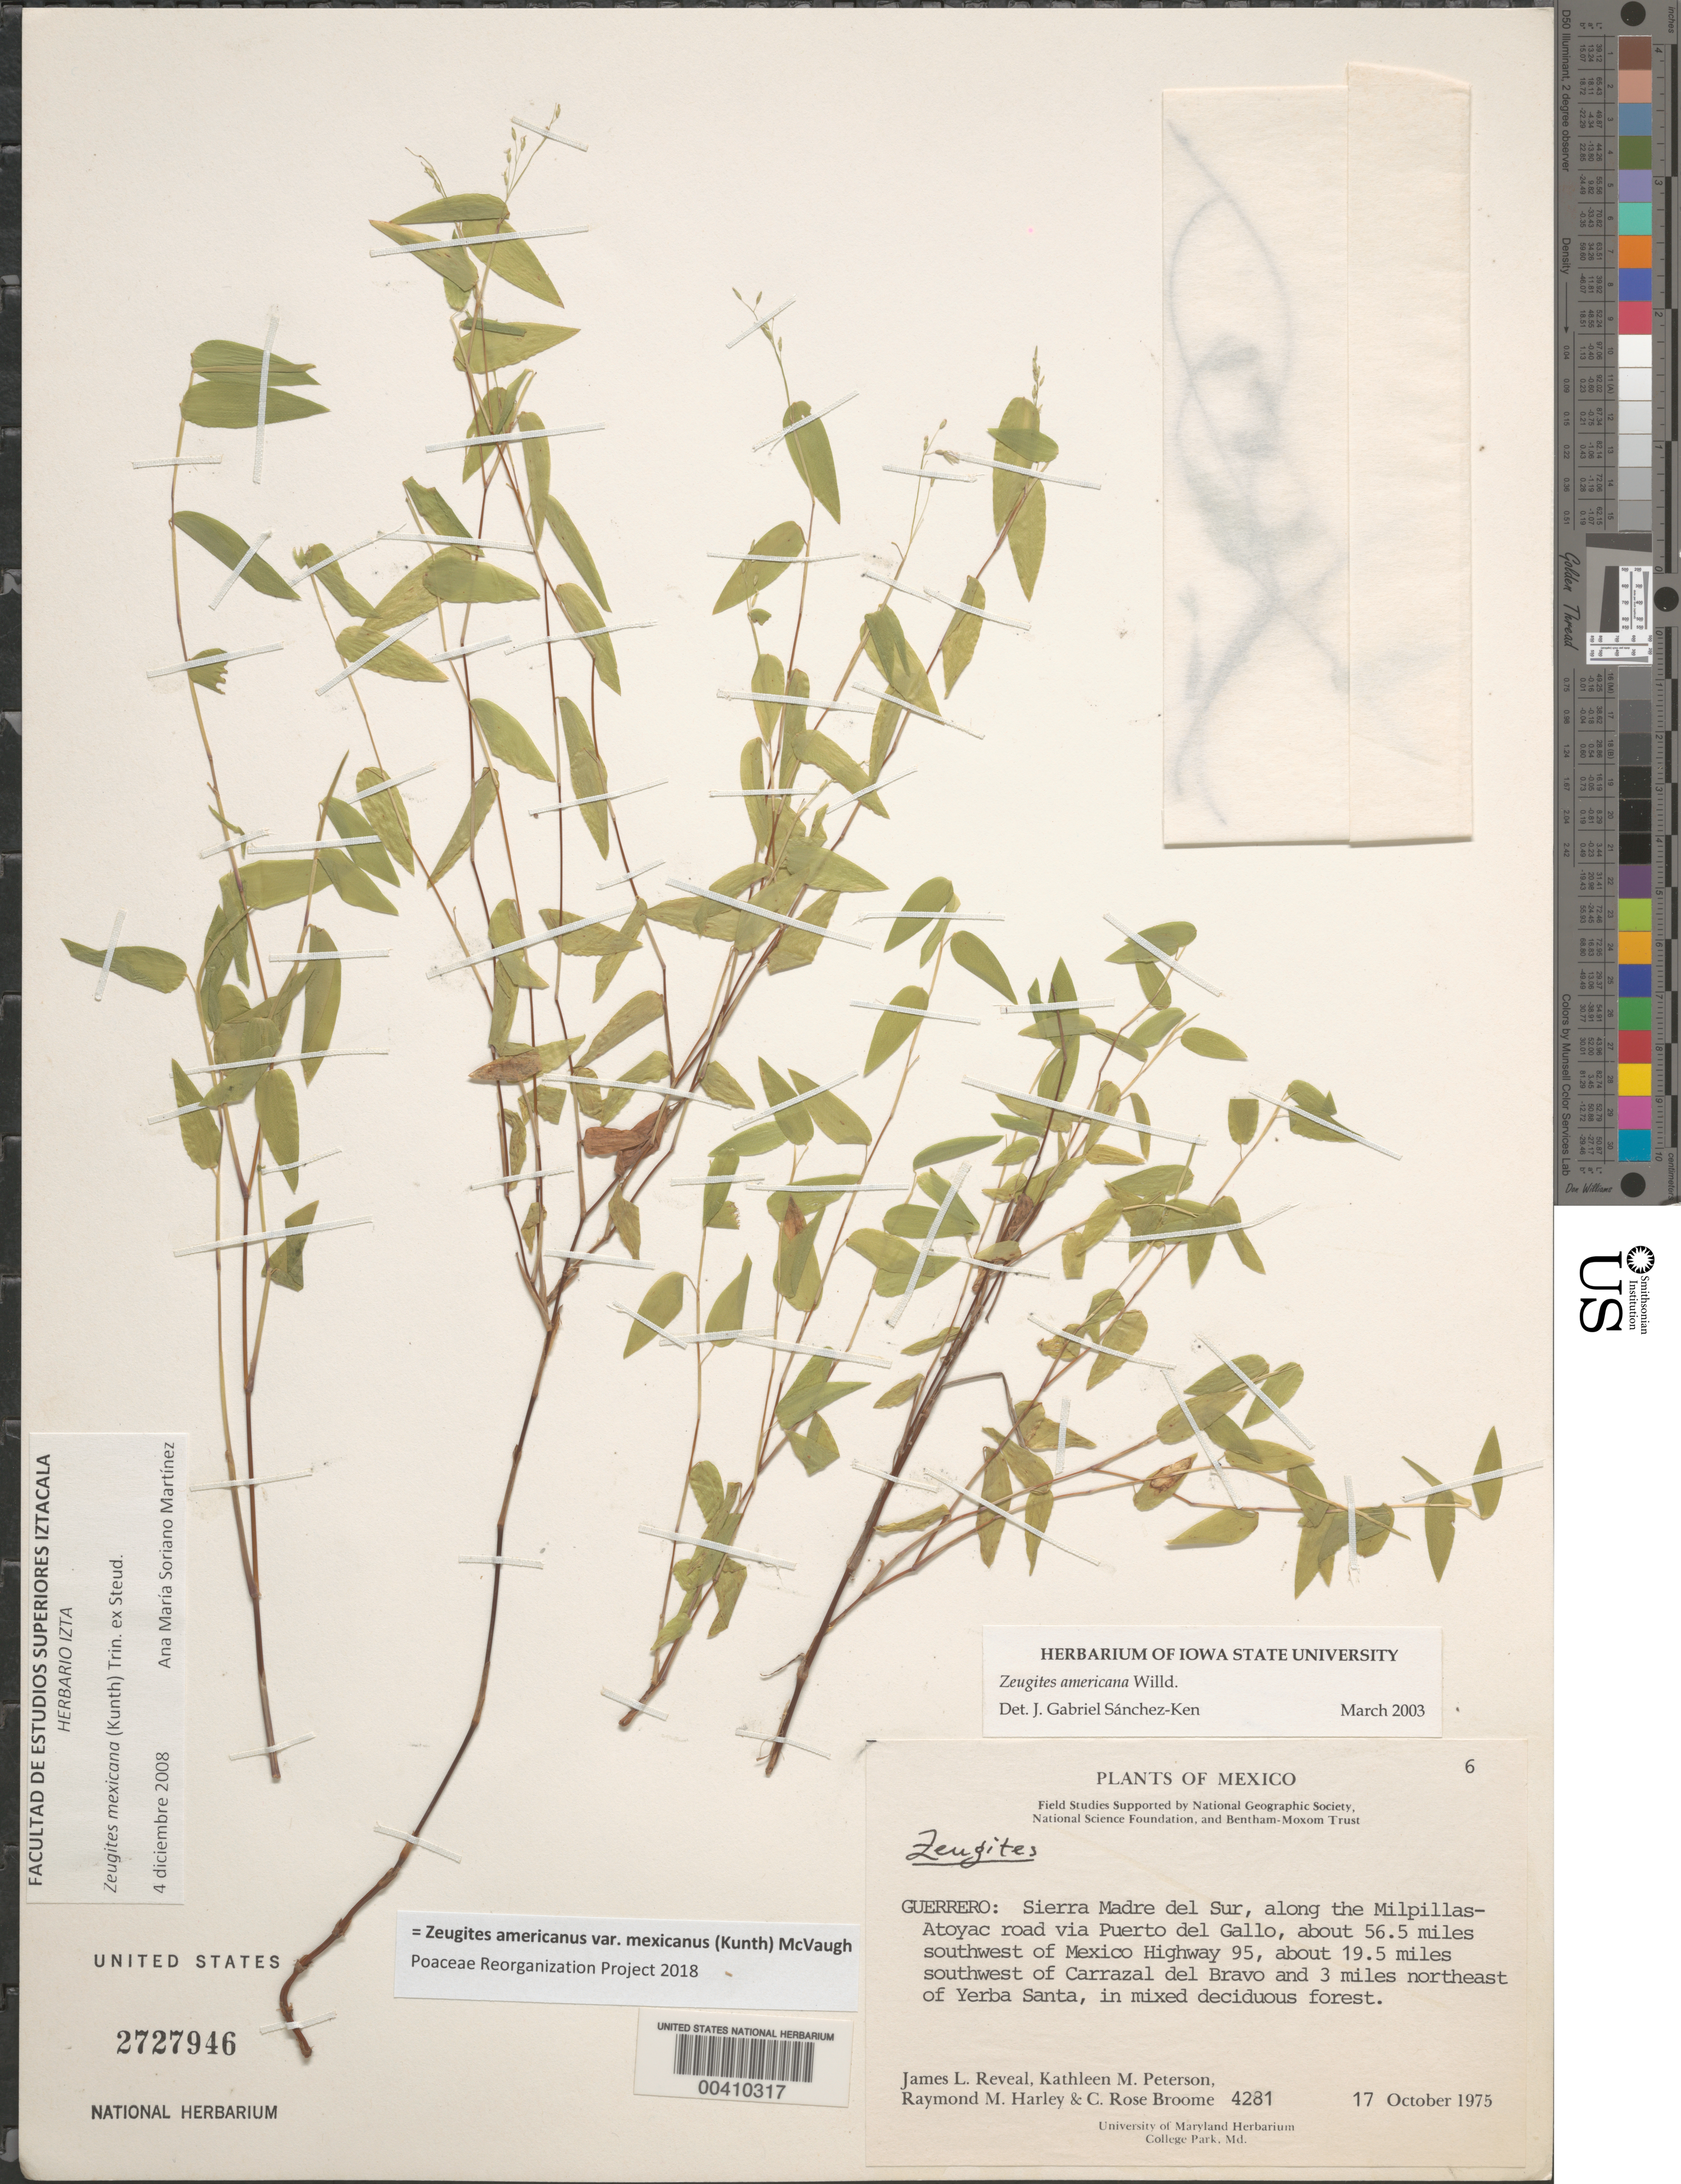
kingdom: Plantae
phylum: Tracheophyta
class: Liliopsida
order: Poales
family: Poaceae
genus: Zeugites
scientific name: Zeugites americanus var. mexicanus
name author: (Kunth) McVaugh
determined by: Poaceae Reorganization Project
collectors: J. L. Reveal, K. Peterson, R. M. Harley & C. R. Broome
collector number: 4281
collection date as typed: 17 Oct 1975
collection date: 1975-10-17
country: Mexico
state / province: Guerrero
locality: Sierra Madre del S, along the Milpillas - Atoyac rd via Puerto del Gallo, ca 56.5 mi SW of Mex Hwy 95, ca 19.5 mi SW of Carraza...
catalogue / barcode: US 2727946